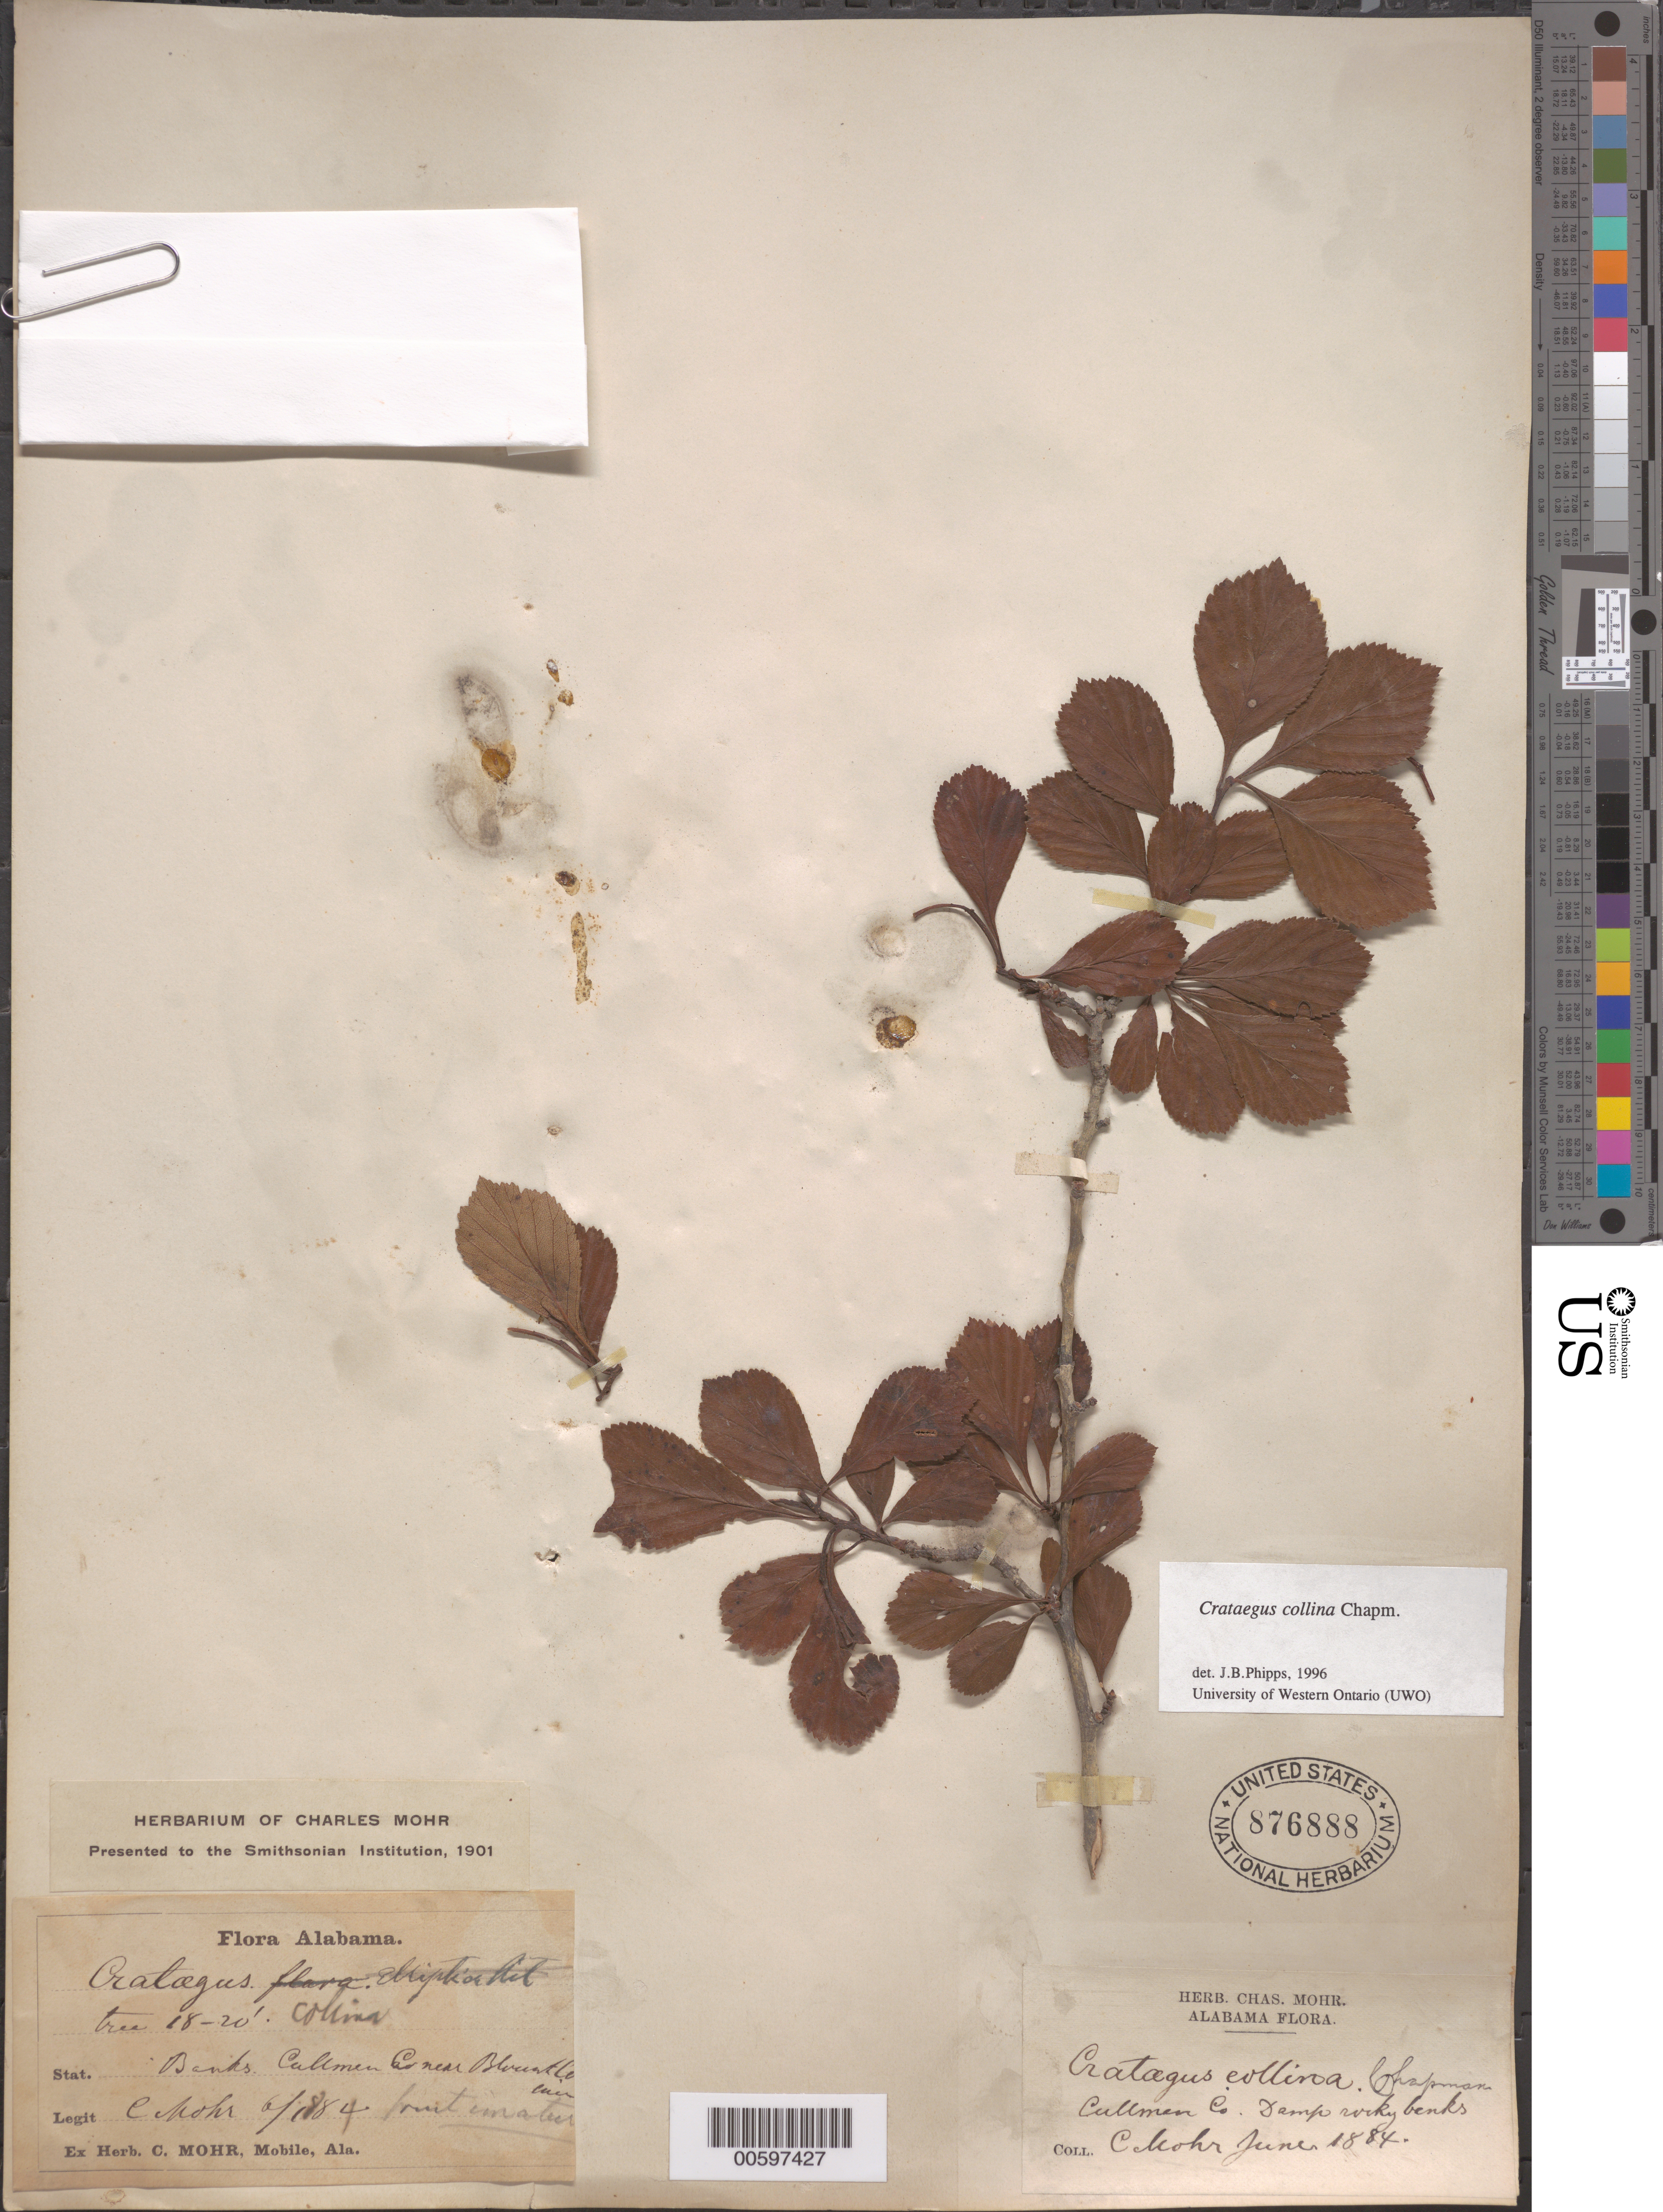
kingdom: Plantae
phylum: Tracheophyta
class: Magnoliopsida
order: Rosales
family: Rosaceae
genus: Crataegus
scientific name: Crataegus collina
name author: Chapm.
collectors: C. T. Mohr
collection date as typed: Jun 1884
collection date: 1884-06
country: United States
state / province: Alabama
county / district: Cullman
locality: near Blount Co.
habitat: Damp rocky banks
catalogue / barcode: US 876888